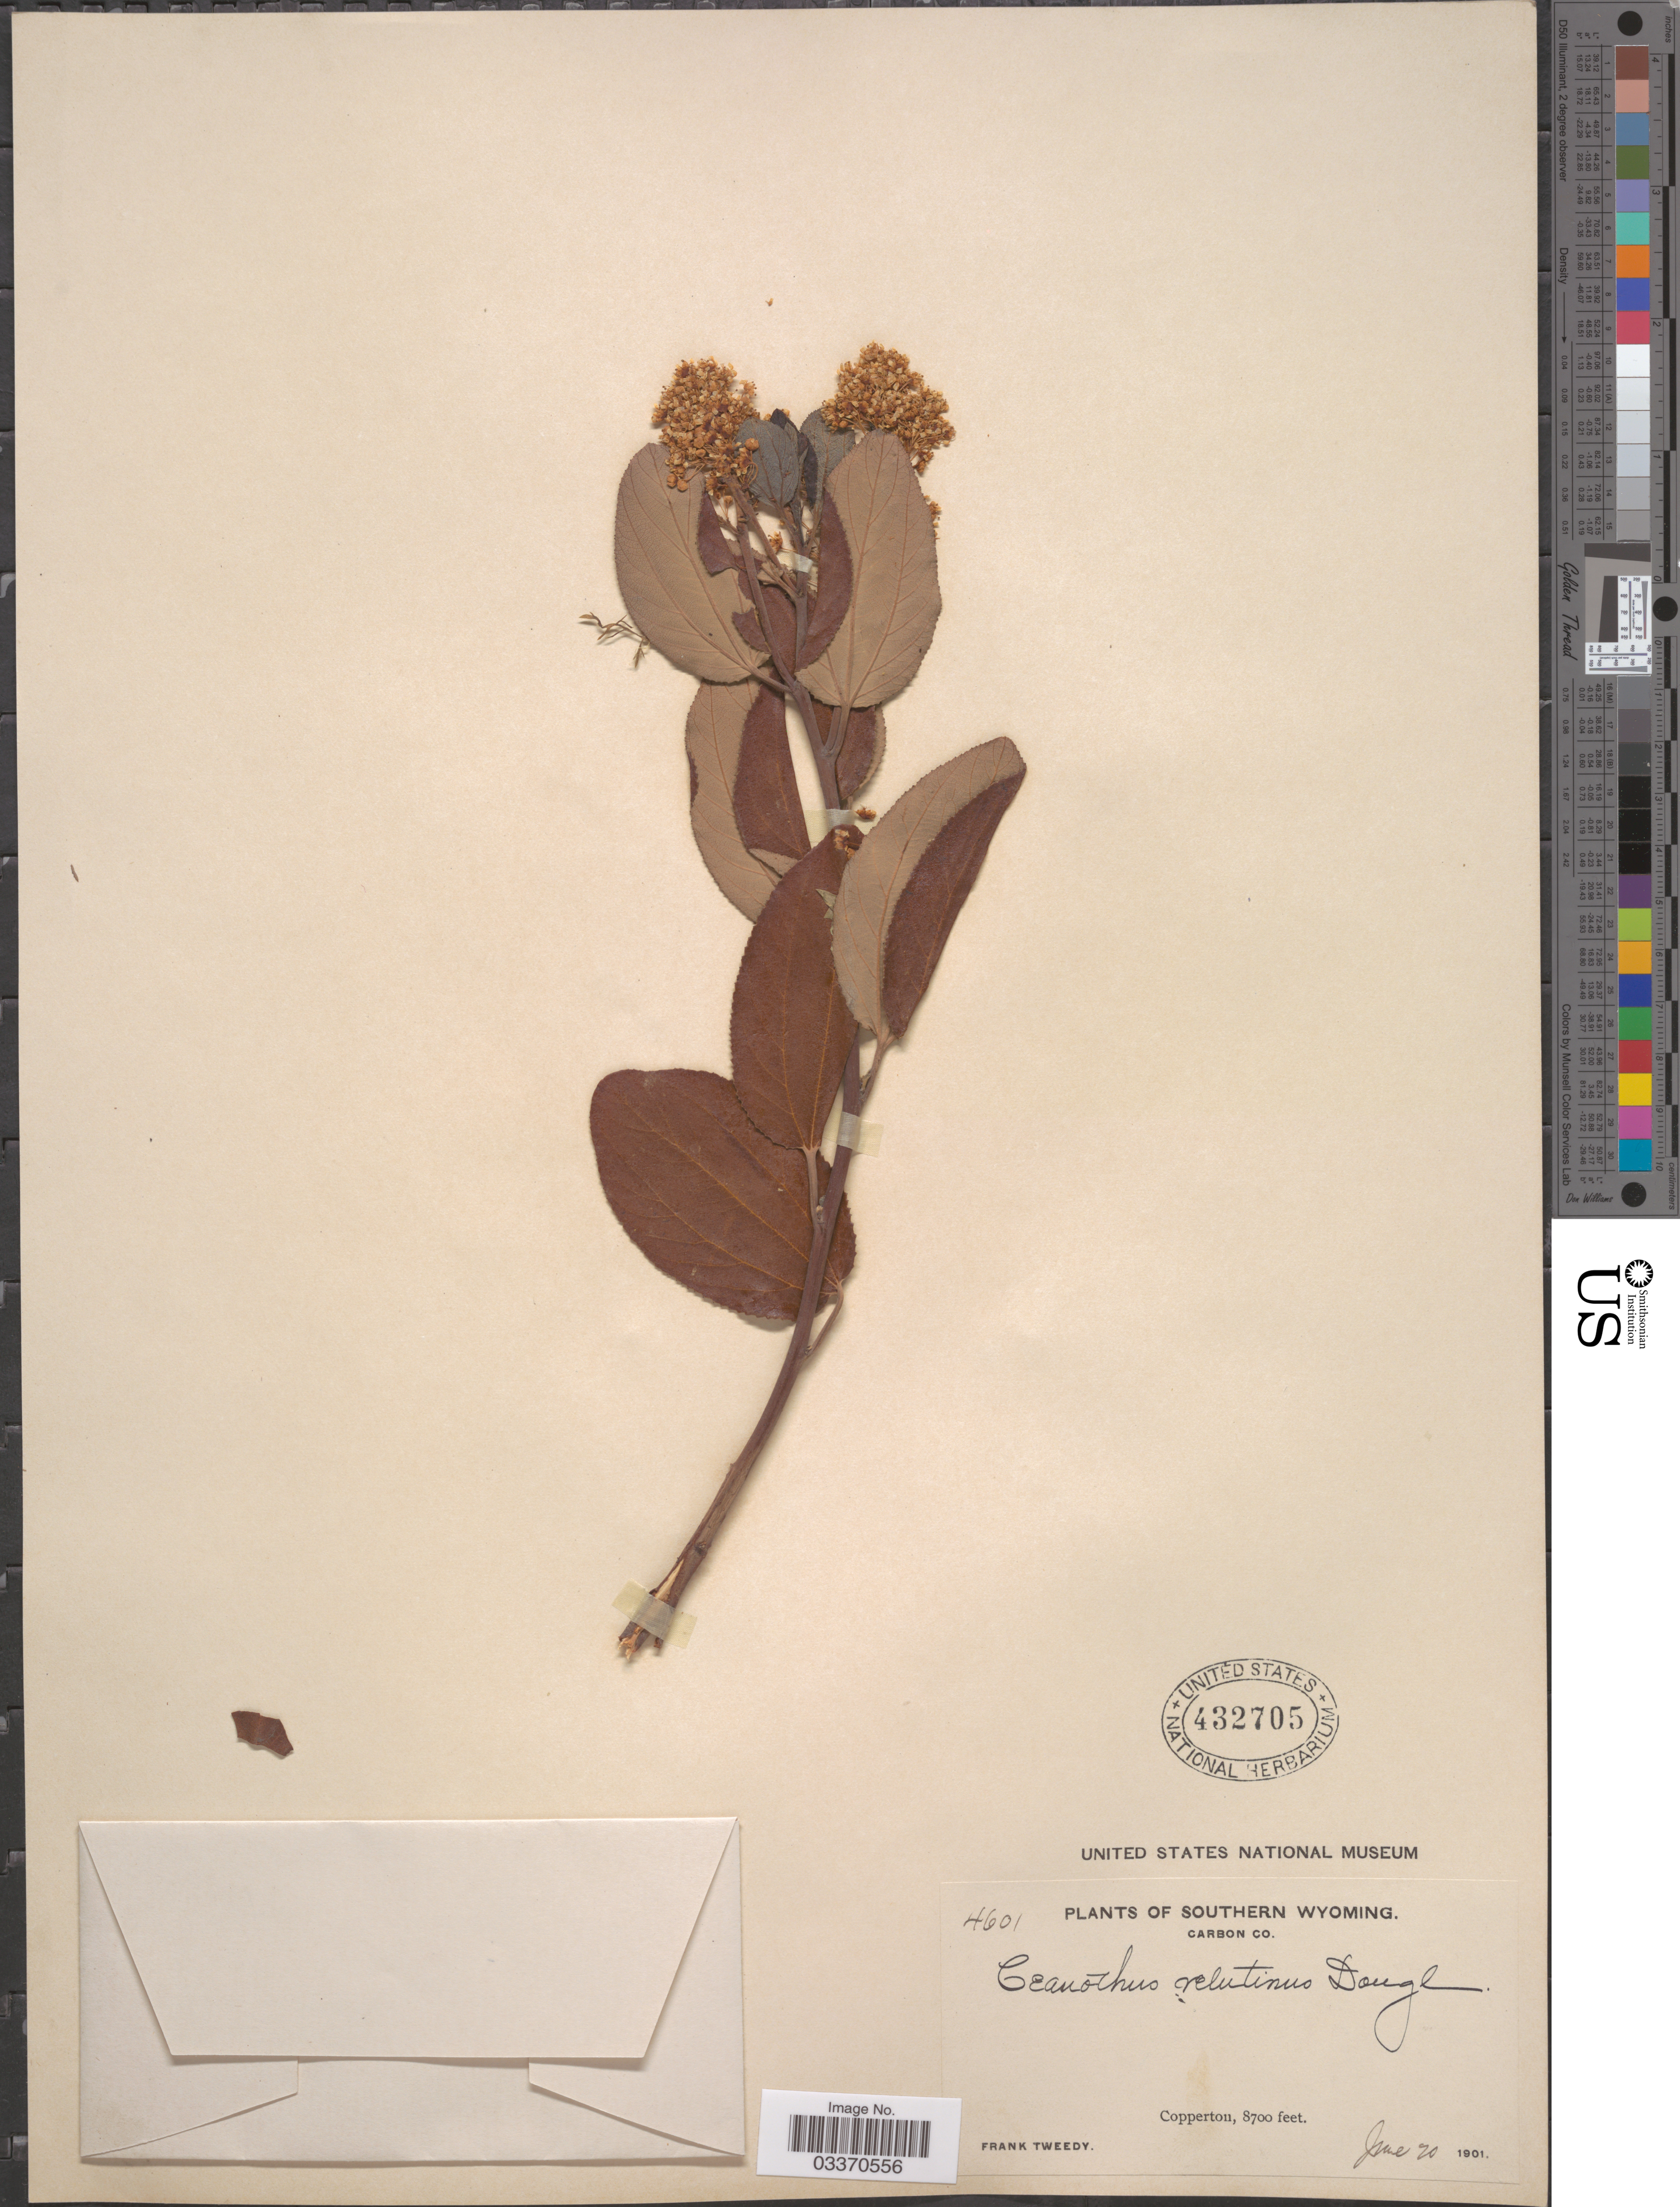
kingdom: Plantae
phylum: Tracheophyta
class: Magnoliopsida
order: Rosales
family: Rhamnaceae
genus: Ceanothus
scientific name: Ceanothus velutinus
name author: Douglas ex Hook.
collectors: F. Tweedy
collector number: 4601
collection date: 1901-06-20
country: United States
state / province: Wyoming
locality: Southern Wyoming. Carbon Co. Copperton.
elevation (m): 2652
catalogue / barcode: US 432705